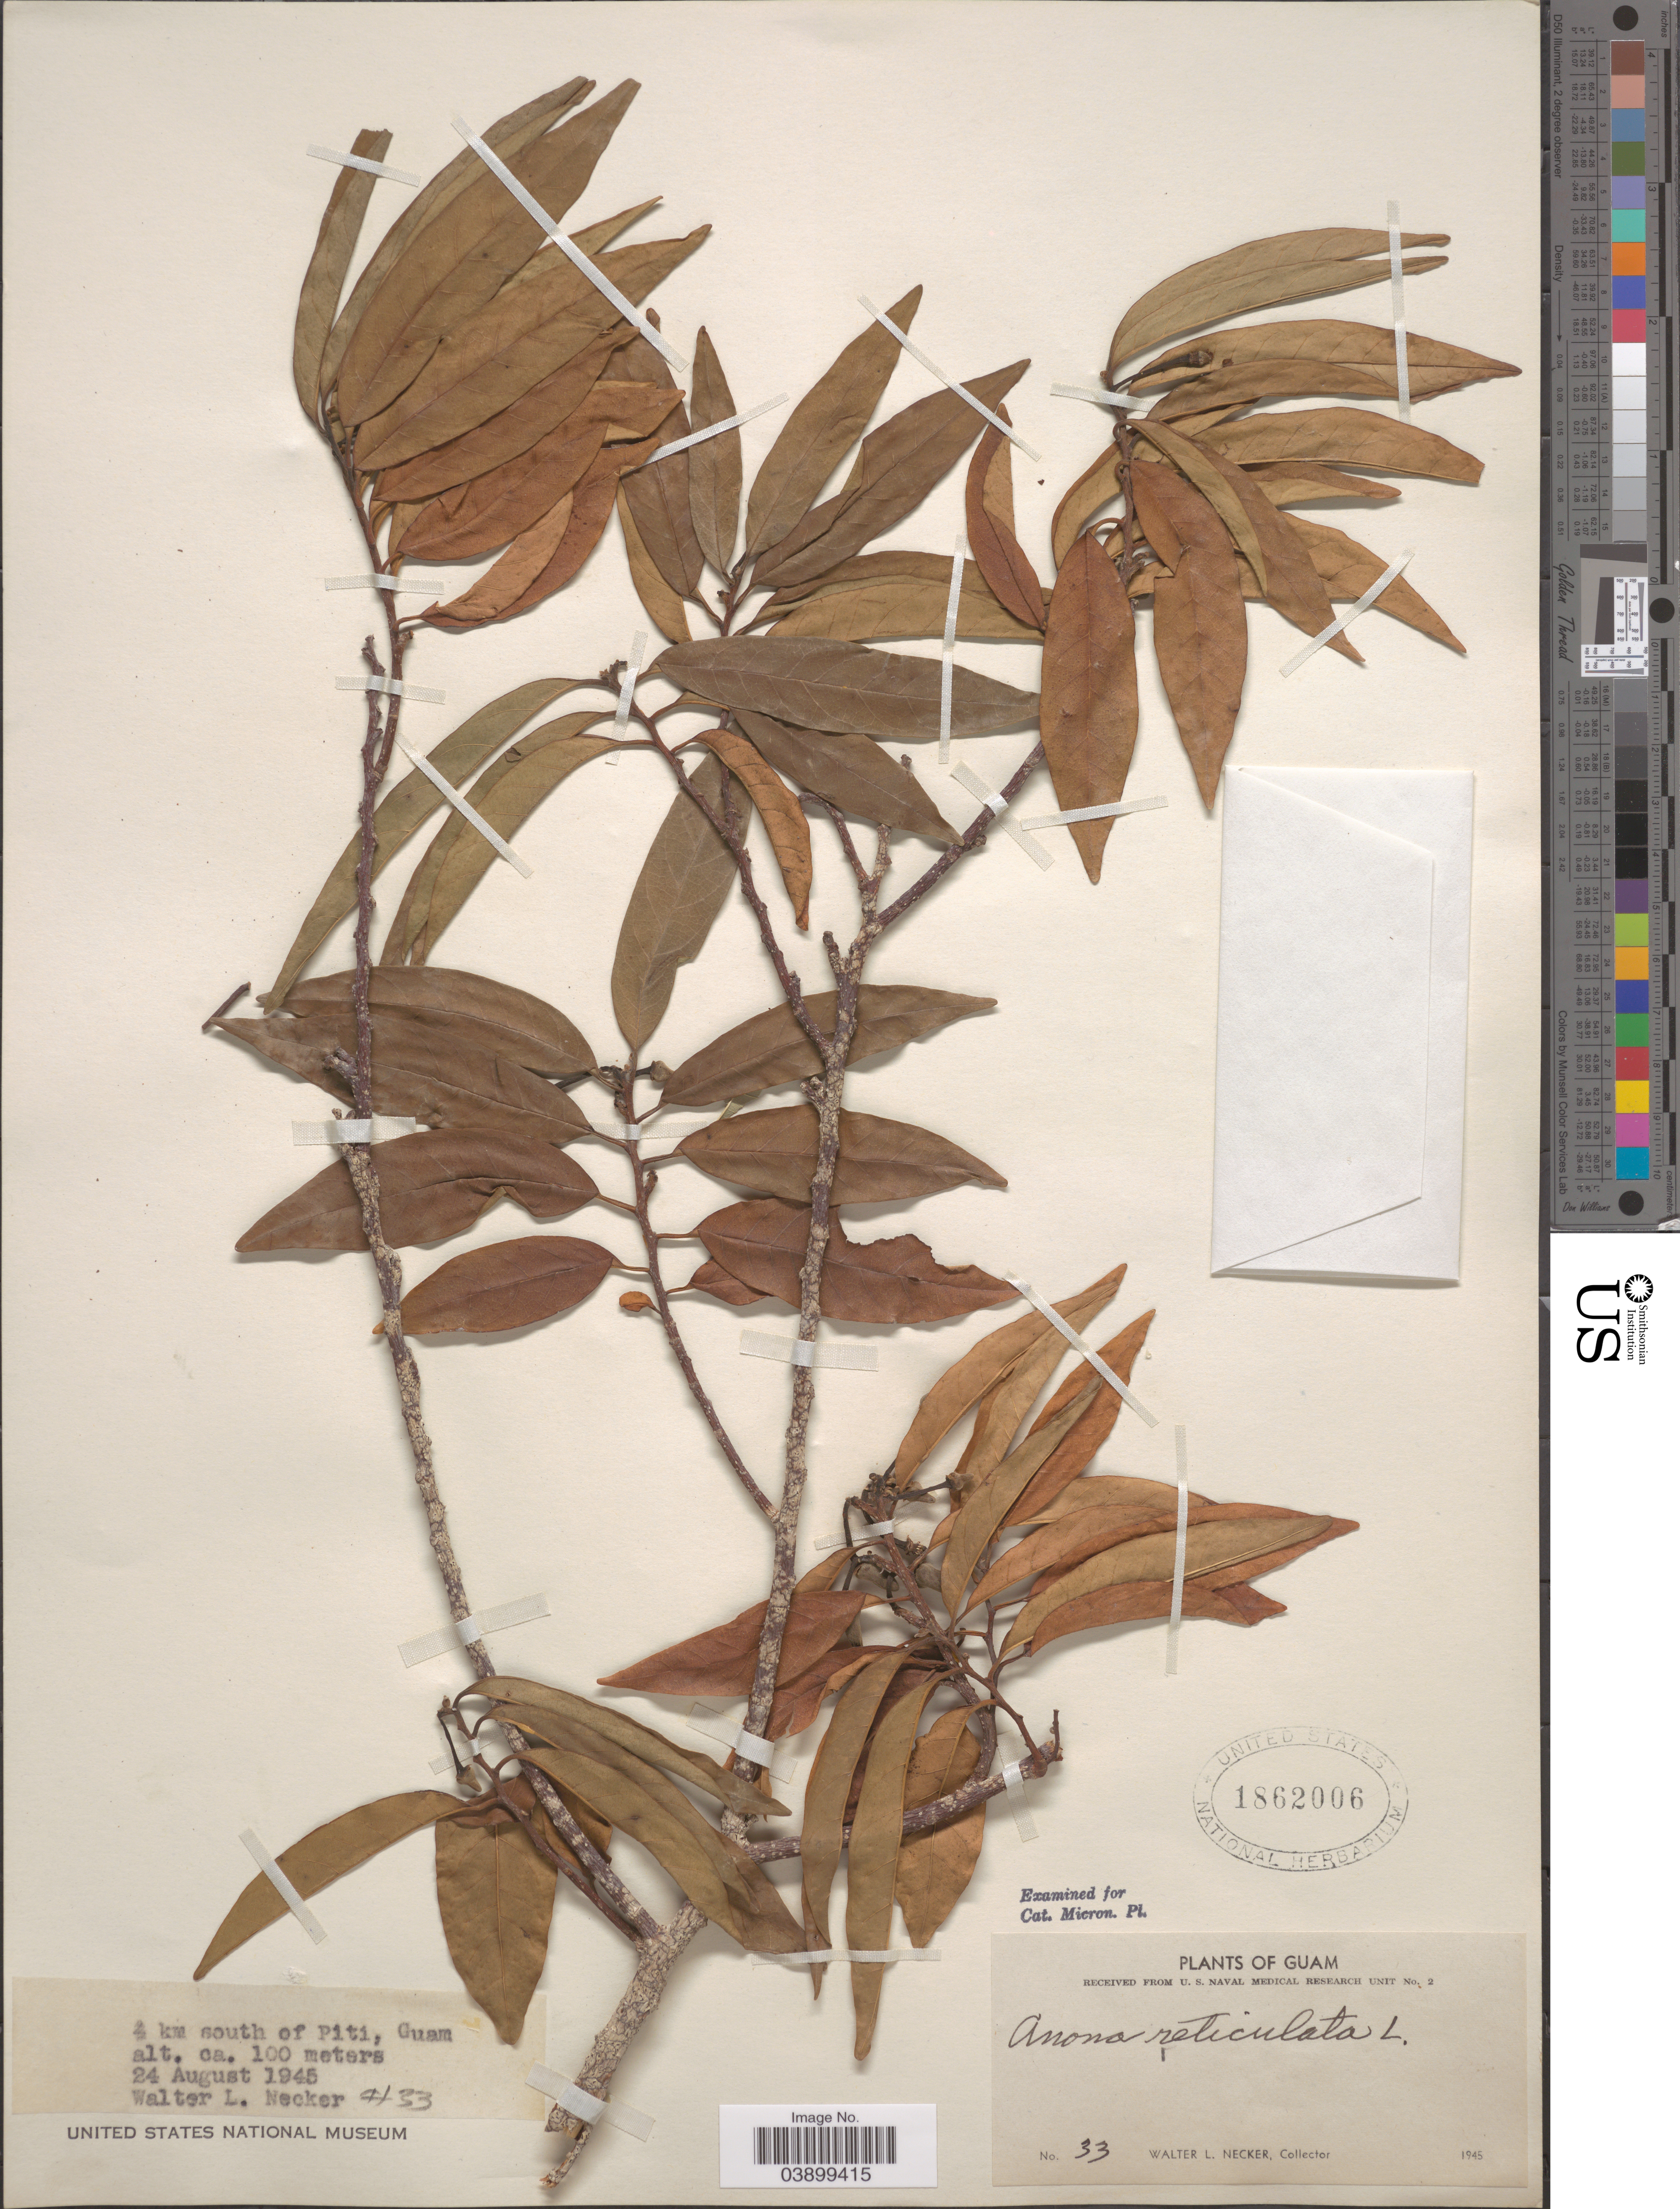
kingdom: Plantae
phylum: Tracheophyta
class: Magnoliopsida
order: Magnoliales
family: Annonaceae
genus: Annona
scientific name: Annona reticulata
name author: L.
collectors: W. L. Necker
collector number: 33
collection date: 1945-08-24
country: Guam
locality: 4 km south of Piti.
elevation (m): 100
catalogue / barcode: US 1862006